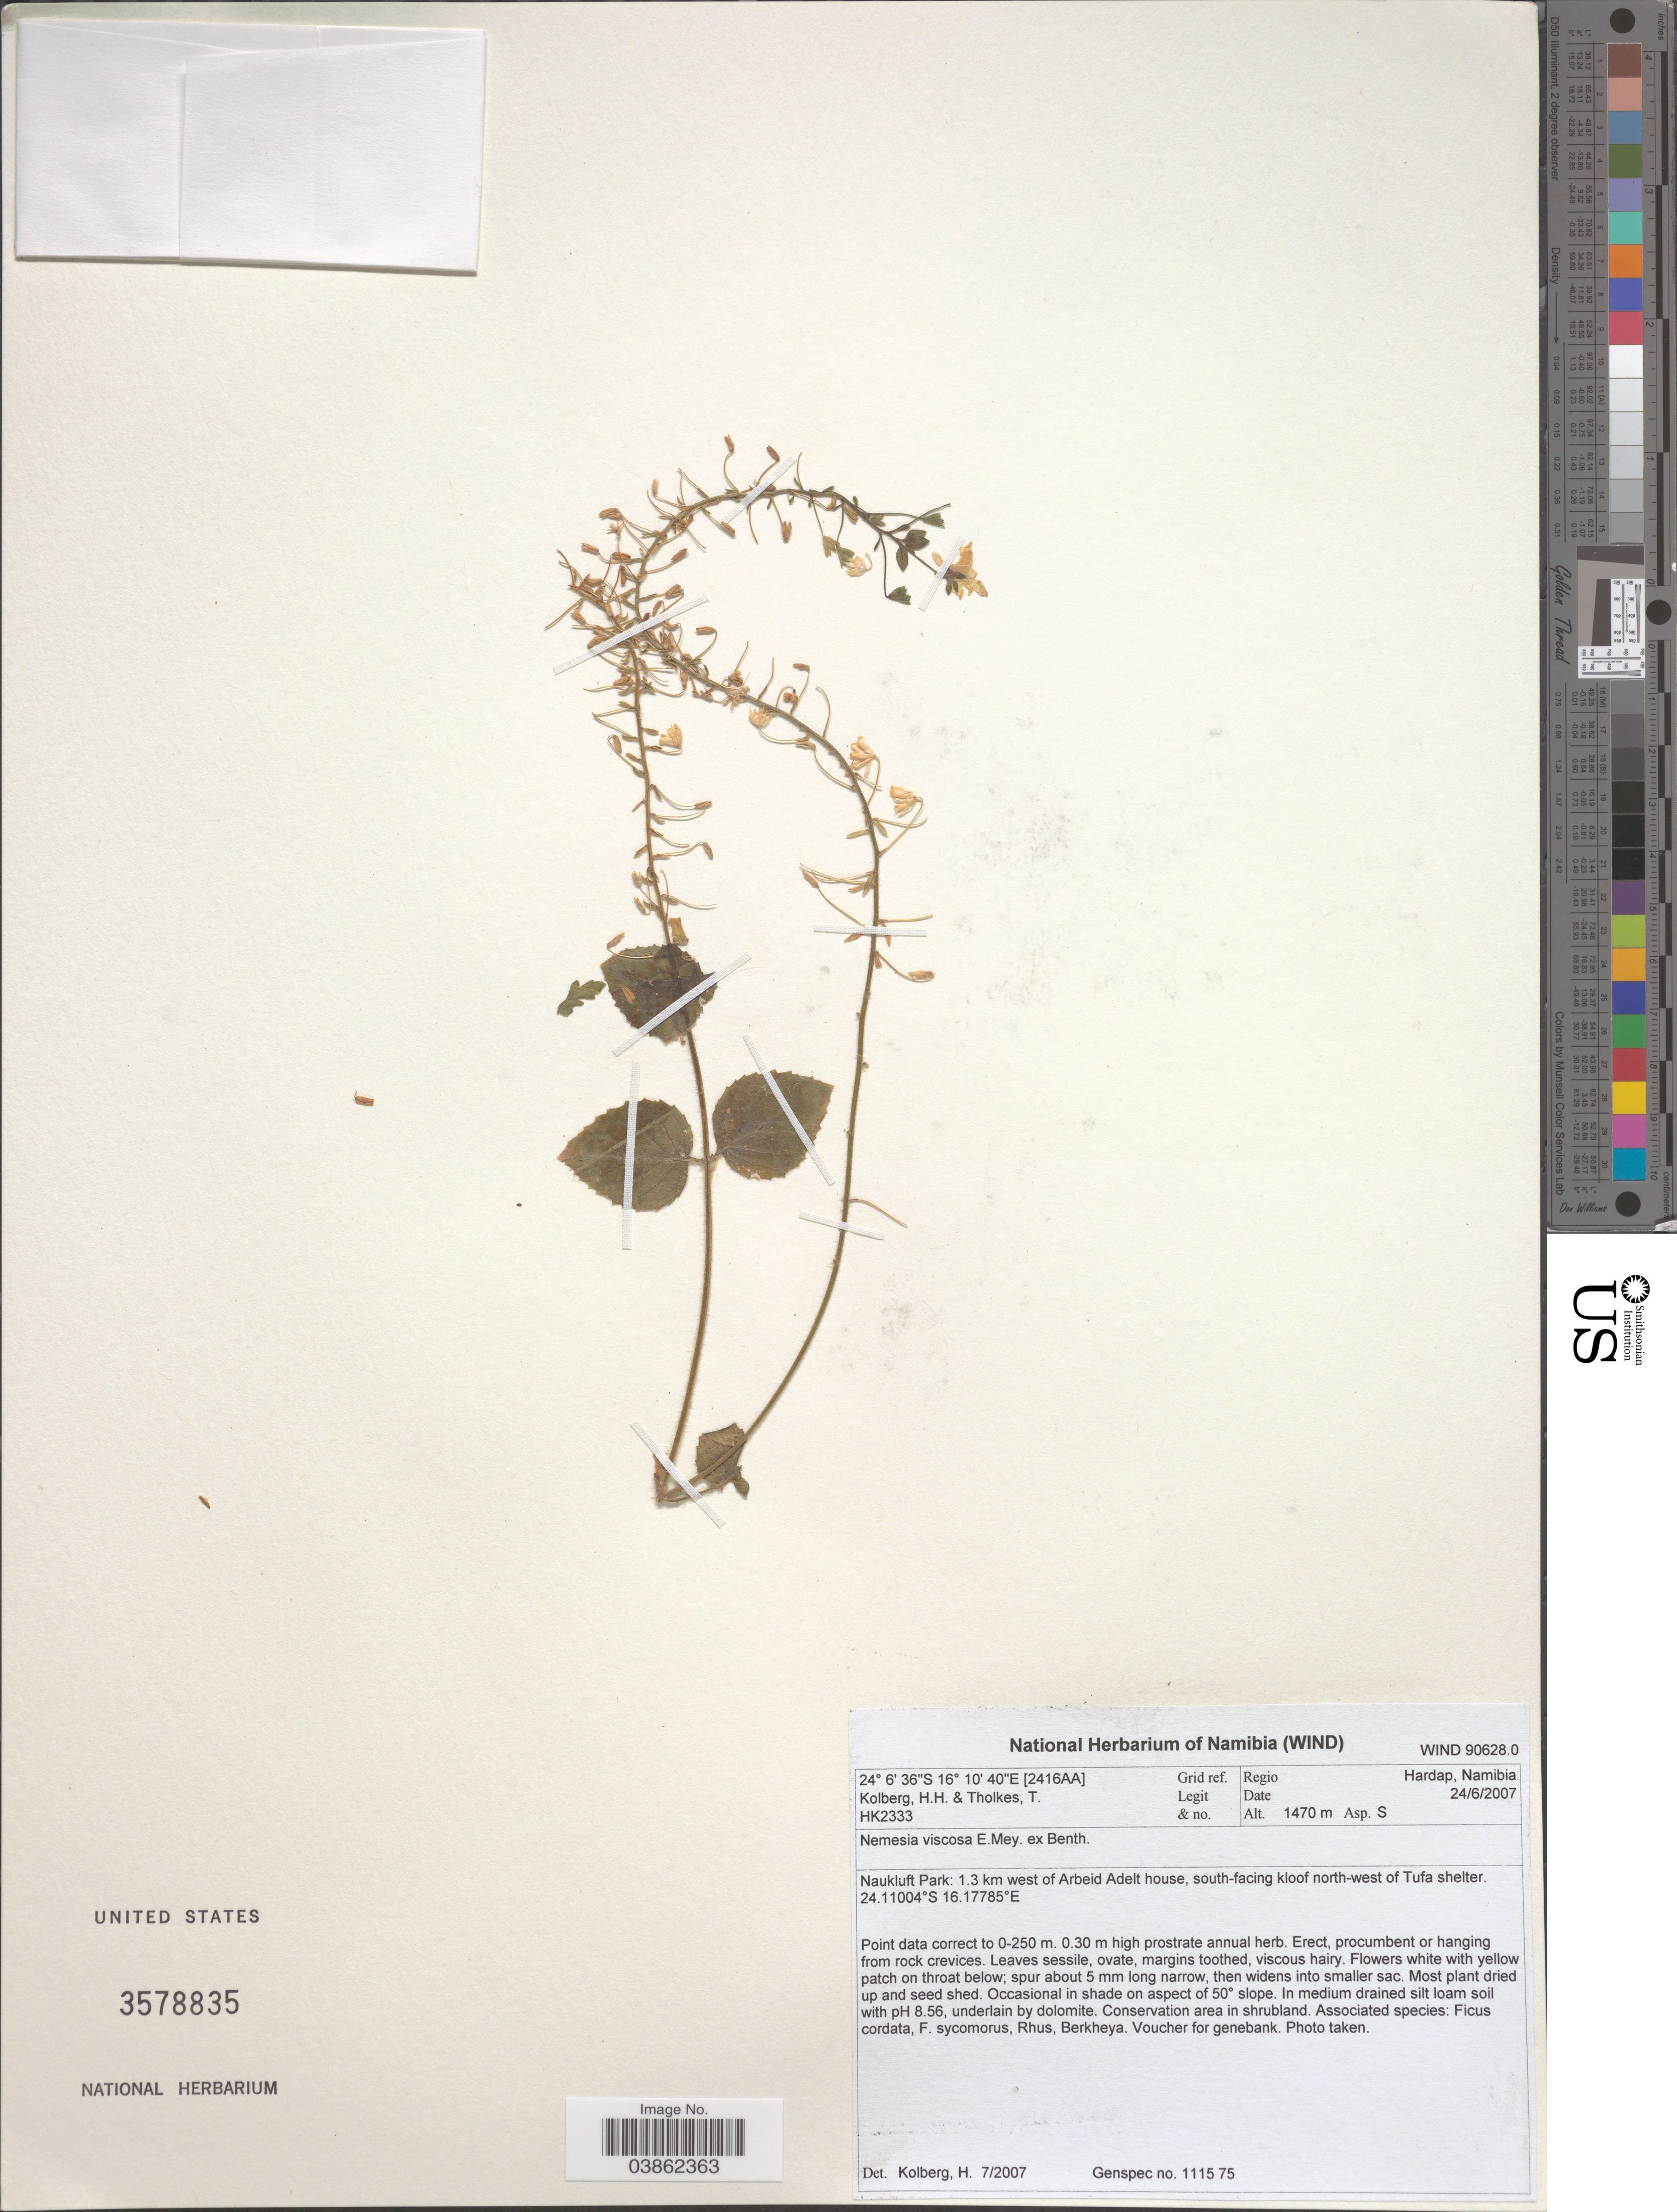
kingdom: Plantae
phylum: Tracheophyta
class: Magnoliopsida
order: Lamiales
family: Scrophulariaceae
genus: Nemesia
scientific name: Nemesia viscosa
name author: E. Mey. ex Benth.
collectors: H. H. Kolberg & T. Tholkes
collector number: HK2333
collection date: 2007-06-24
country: Namibia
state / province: Hardap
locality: Grid ref. [2416AA]. Regio Hardap. Asp. S. Naukluft Park: 1.3 km west of Arbeid Adelt house, south-facing kloof north-west of Tufa shelter.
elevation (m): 1470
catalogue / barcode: US 3578835